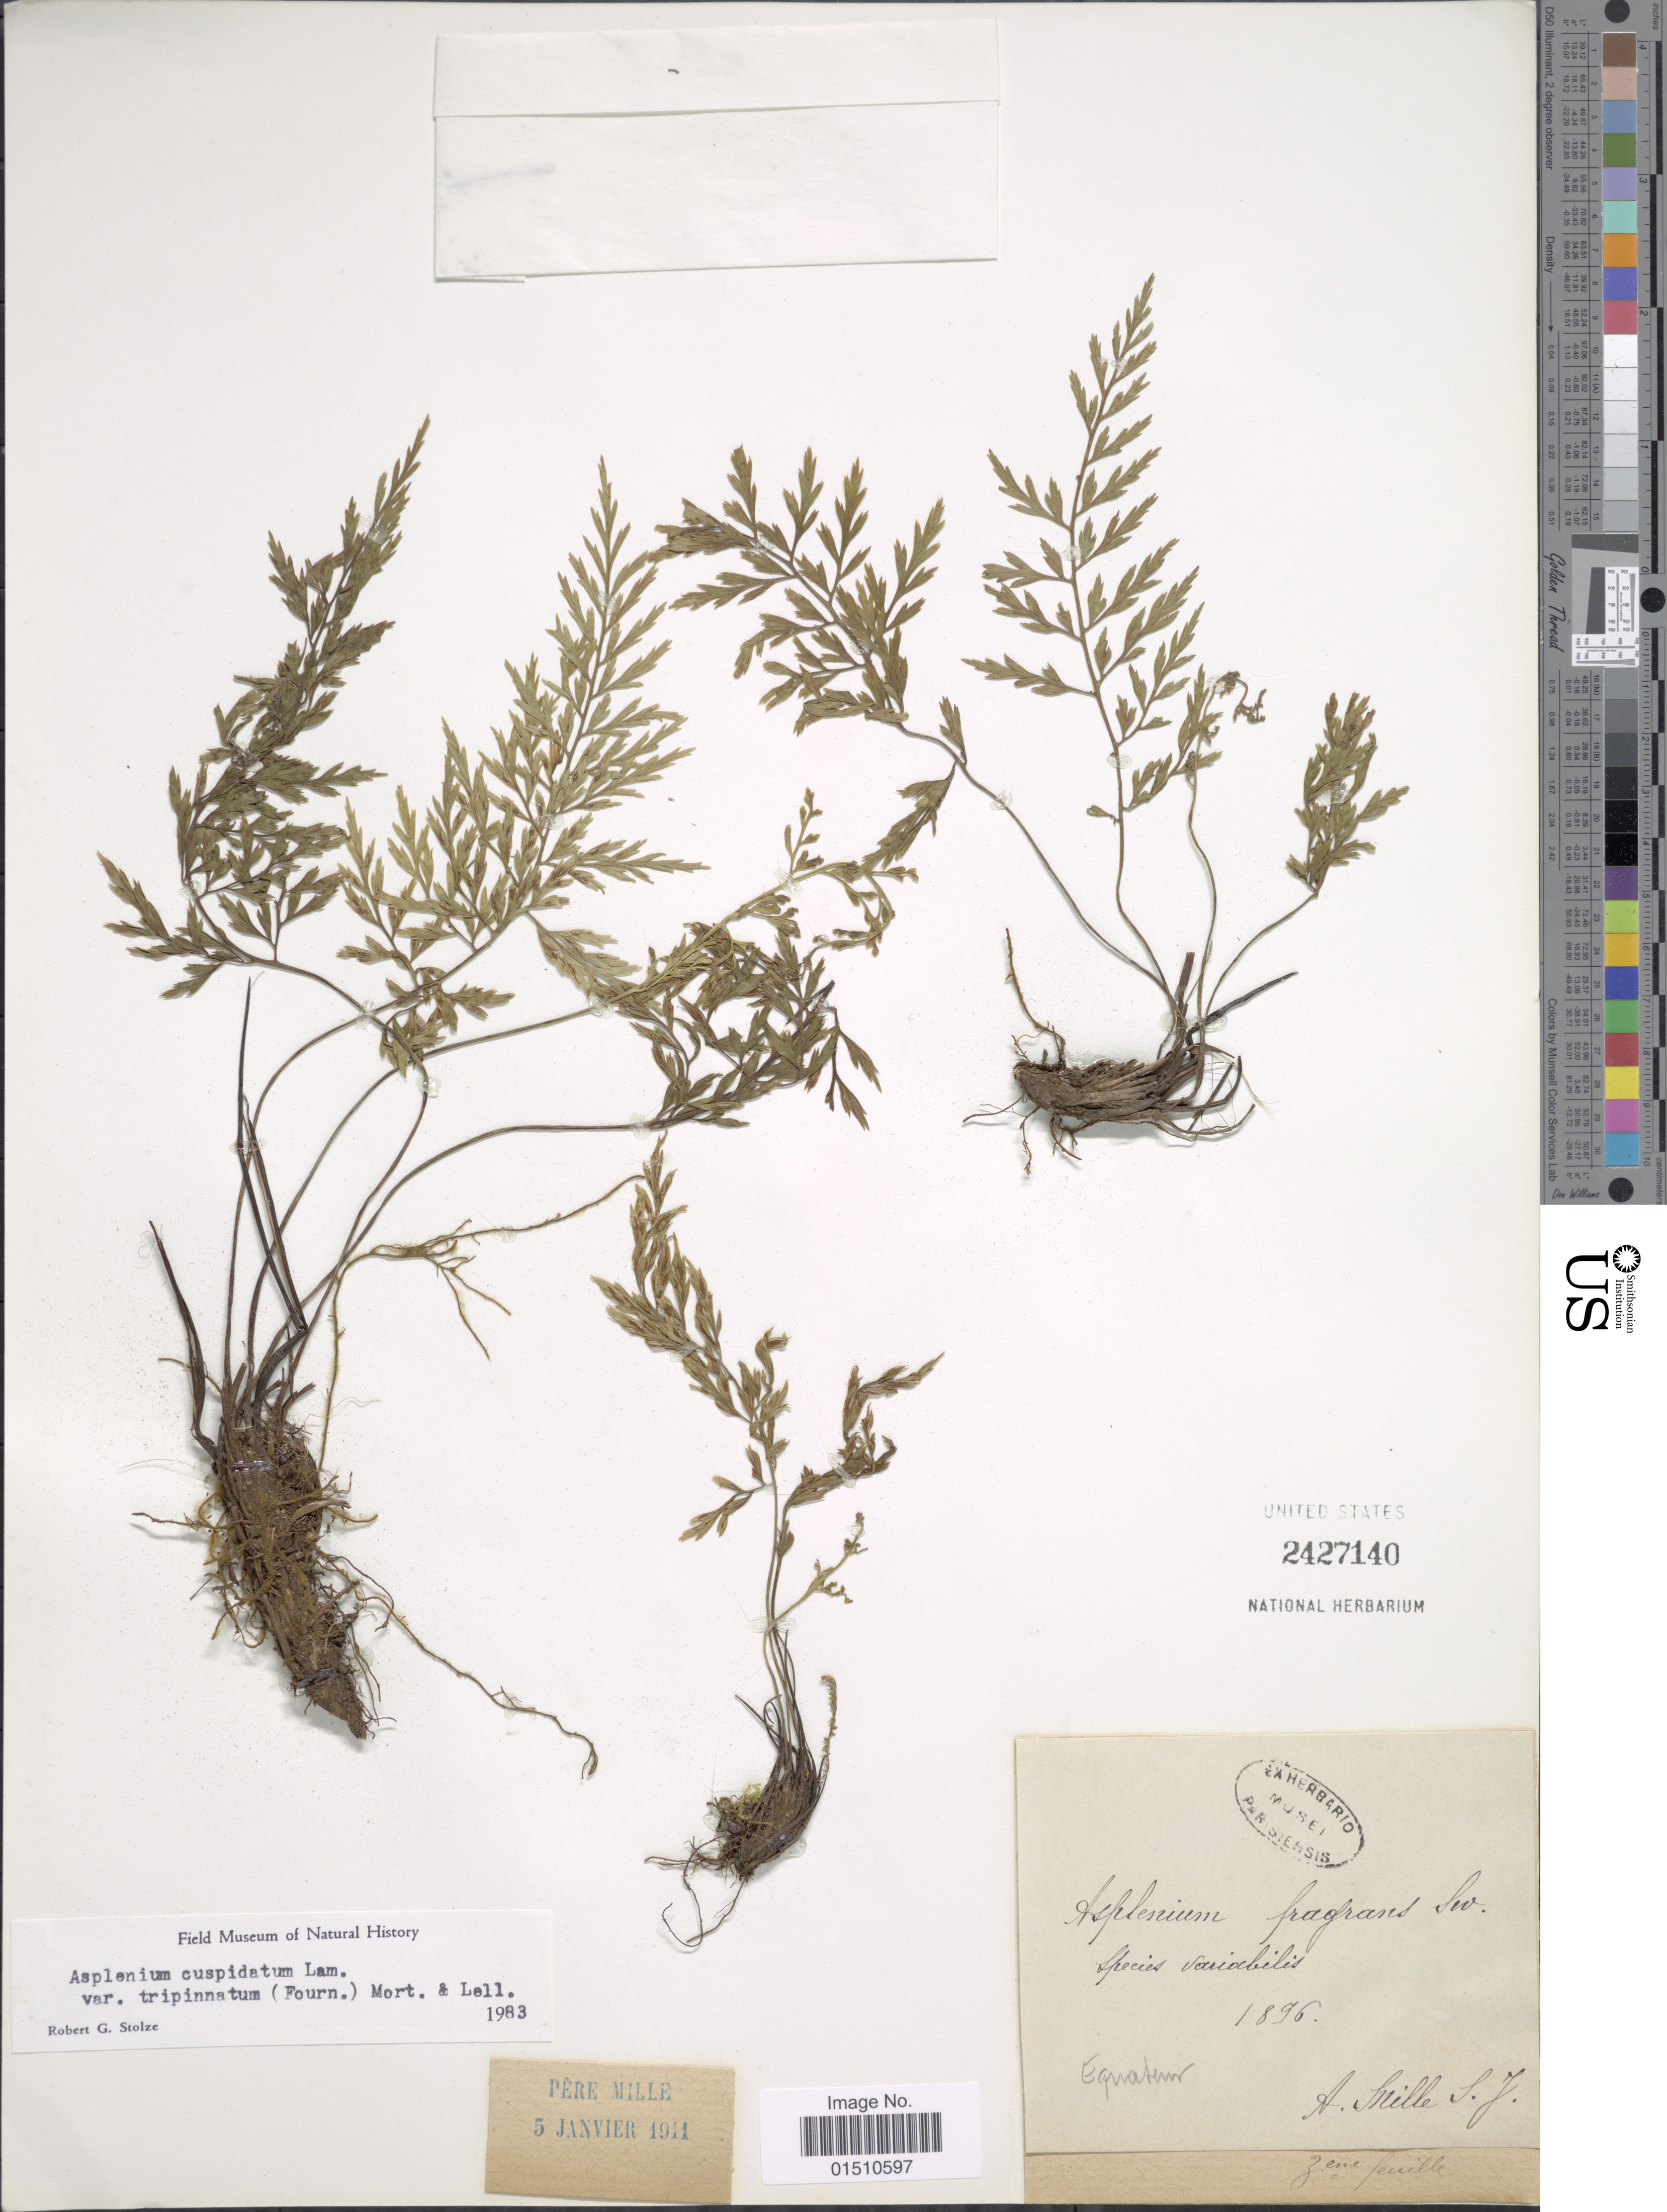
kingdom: Plantae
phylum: Tracheophyta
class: Polypodiopsida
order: Polypodiales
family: Aspleniaceae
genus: Asplenium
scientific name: Asplenium cuspidatum var. tripinnatum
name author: (E. Fourn.) C.V. Morton & Lellinger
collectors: A. Mille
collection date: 1896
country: Ecuador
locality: Equateur.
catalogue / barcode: US 2427140